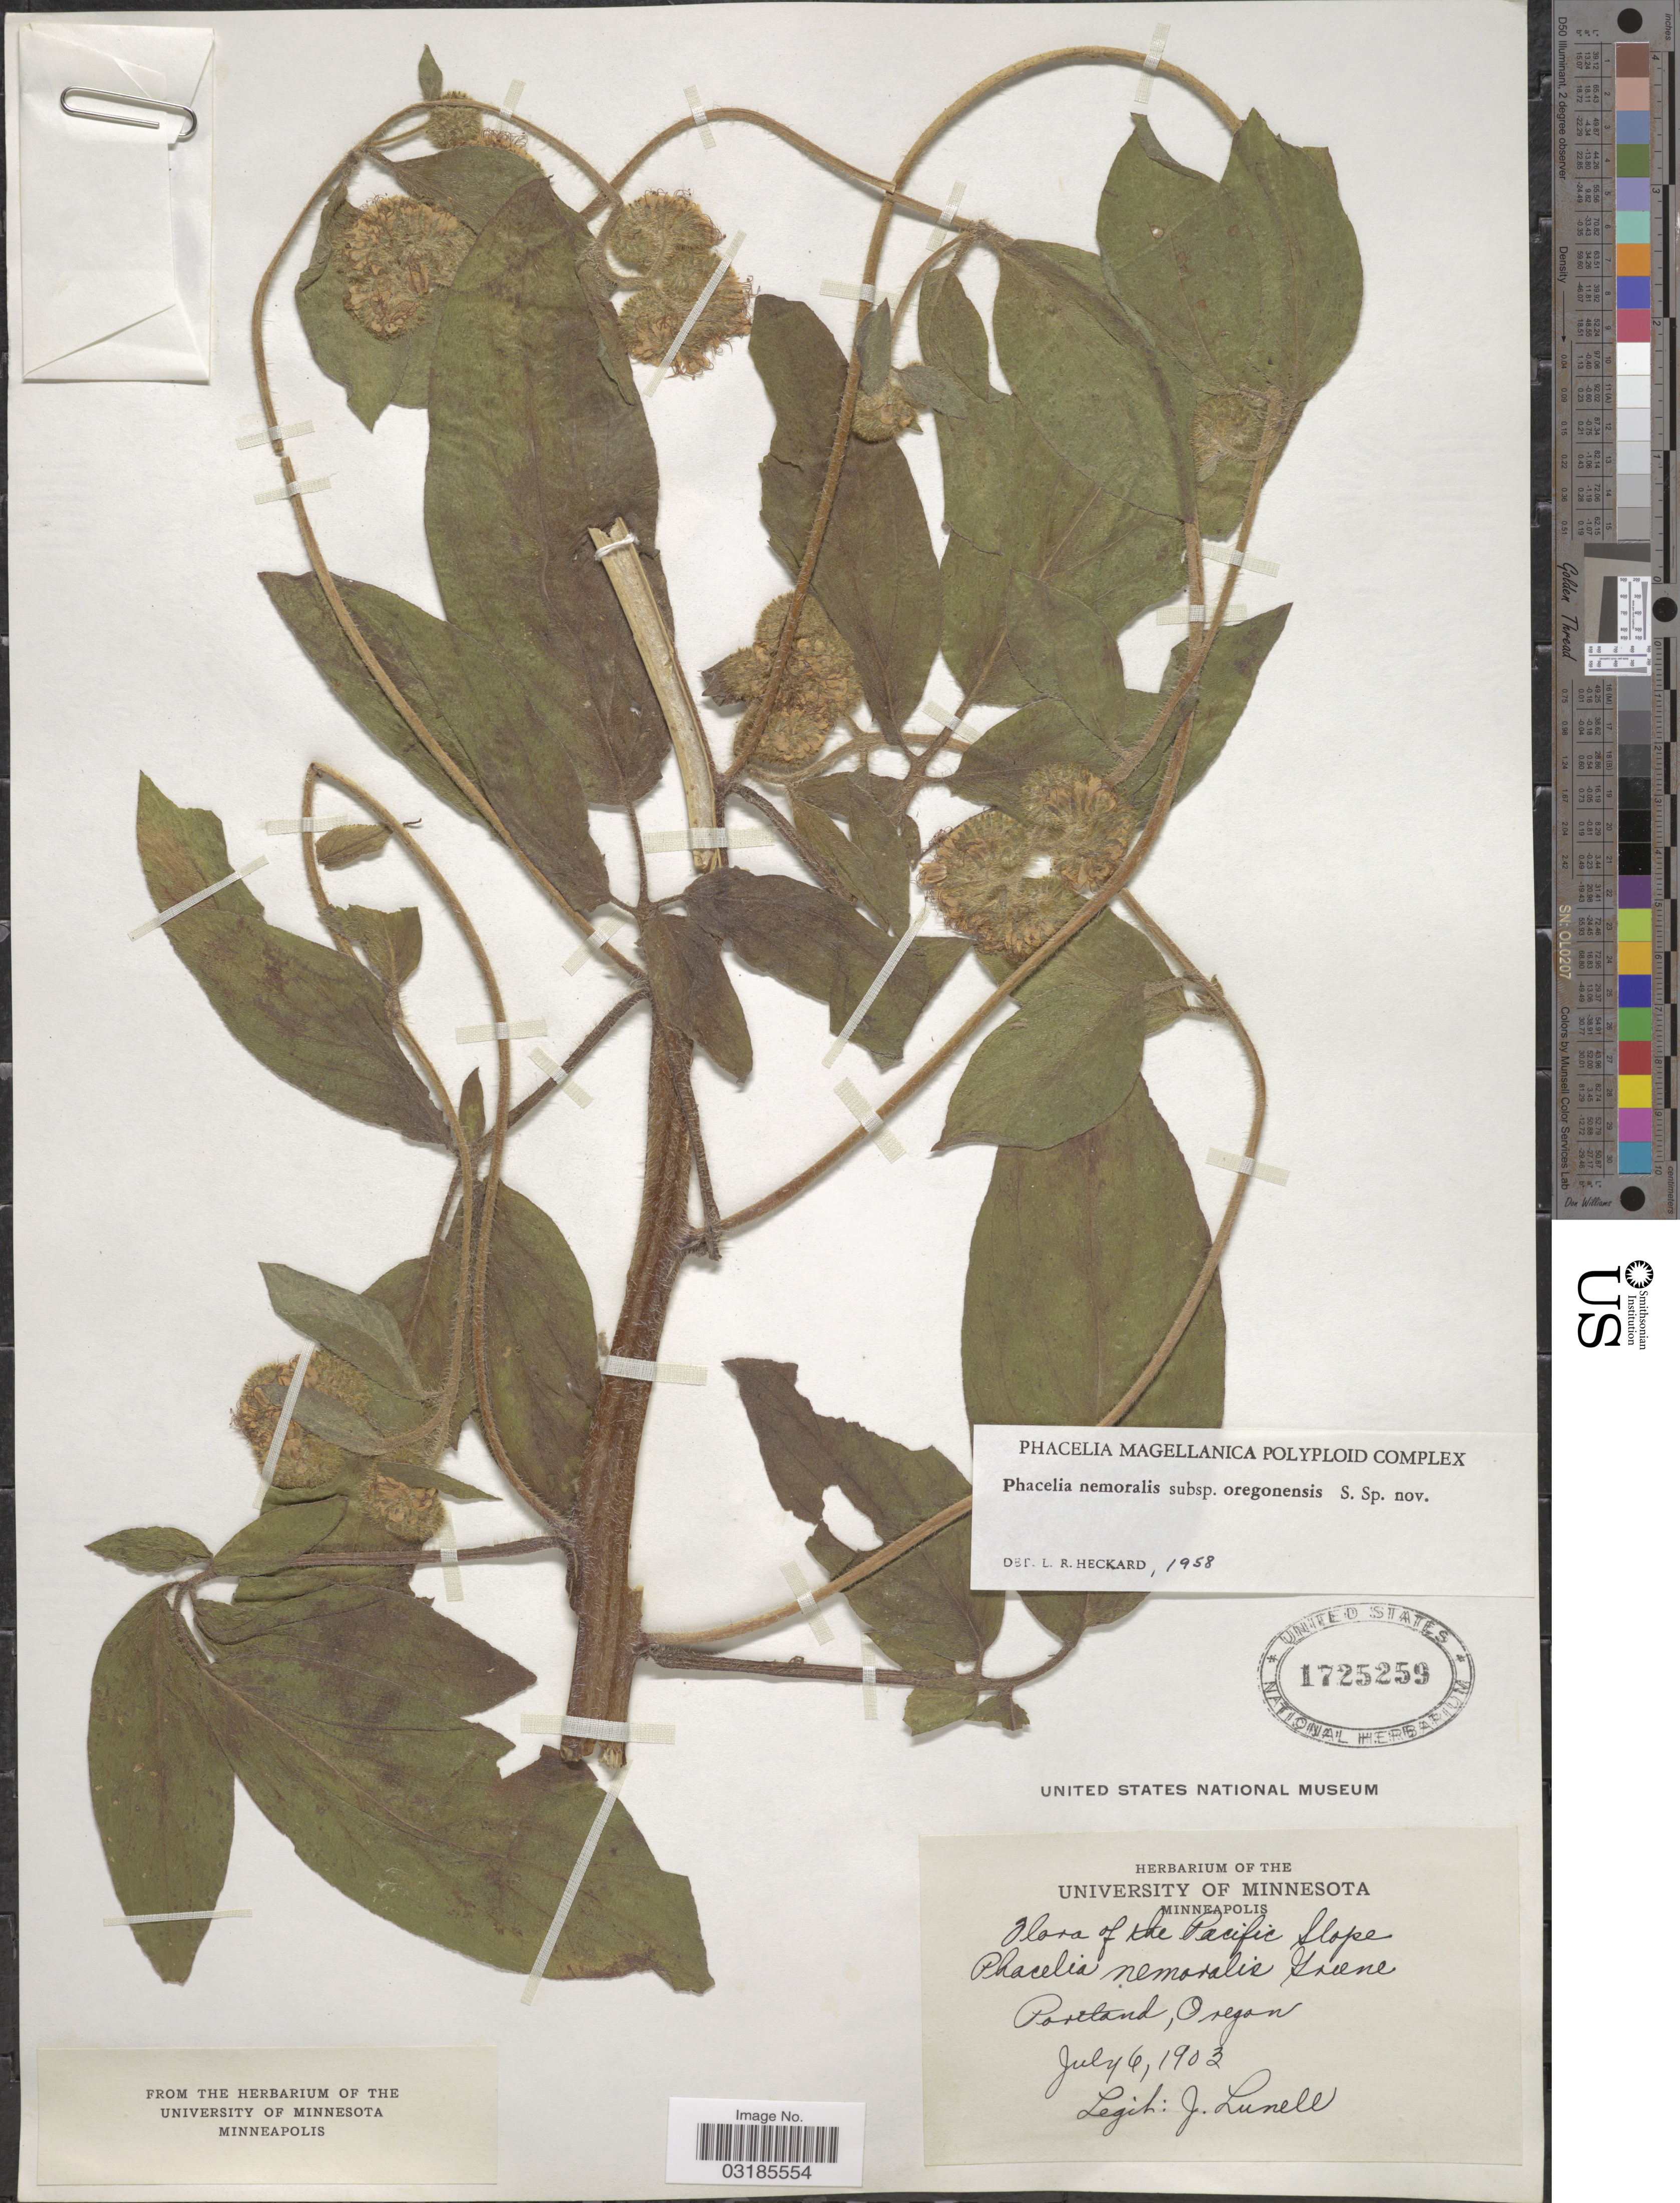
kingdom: Plantae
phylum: Tracheophyta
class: Magnoliopsida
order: Boraginales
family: Hydrophyllaceae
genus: Phacelia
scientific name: Phacelia nemoralis subsp. oregonensis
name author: Heckard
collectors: J. Lunell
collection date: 1903-07-06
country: United States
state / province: Oregon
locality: Portland.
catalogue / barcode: US 1725259